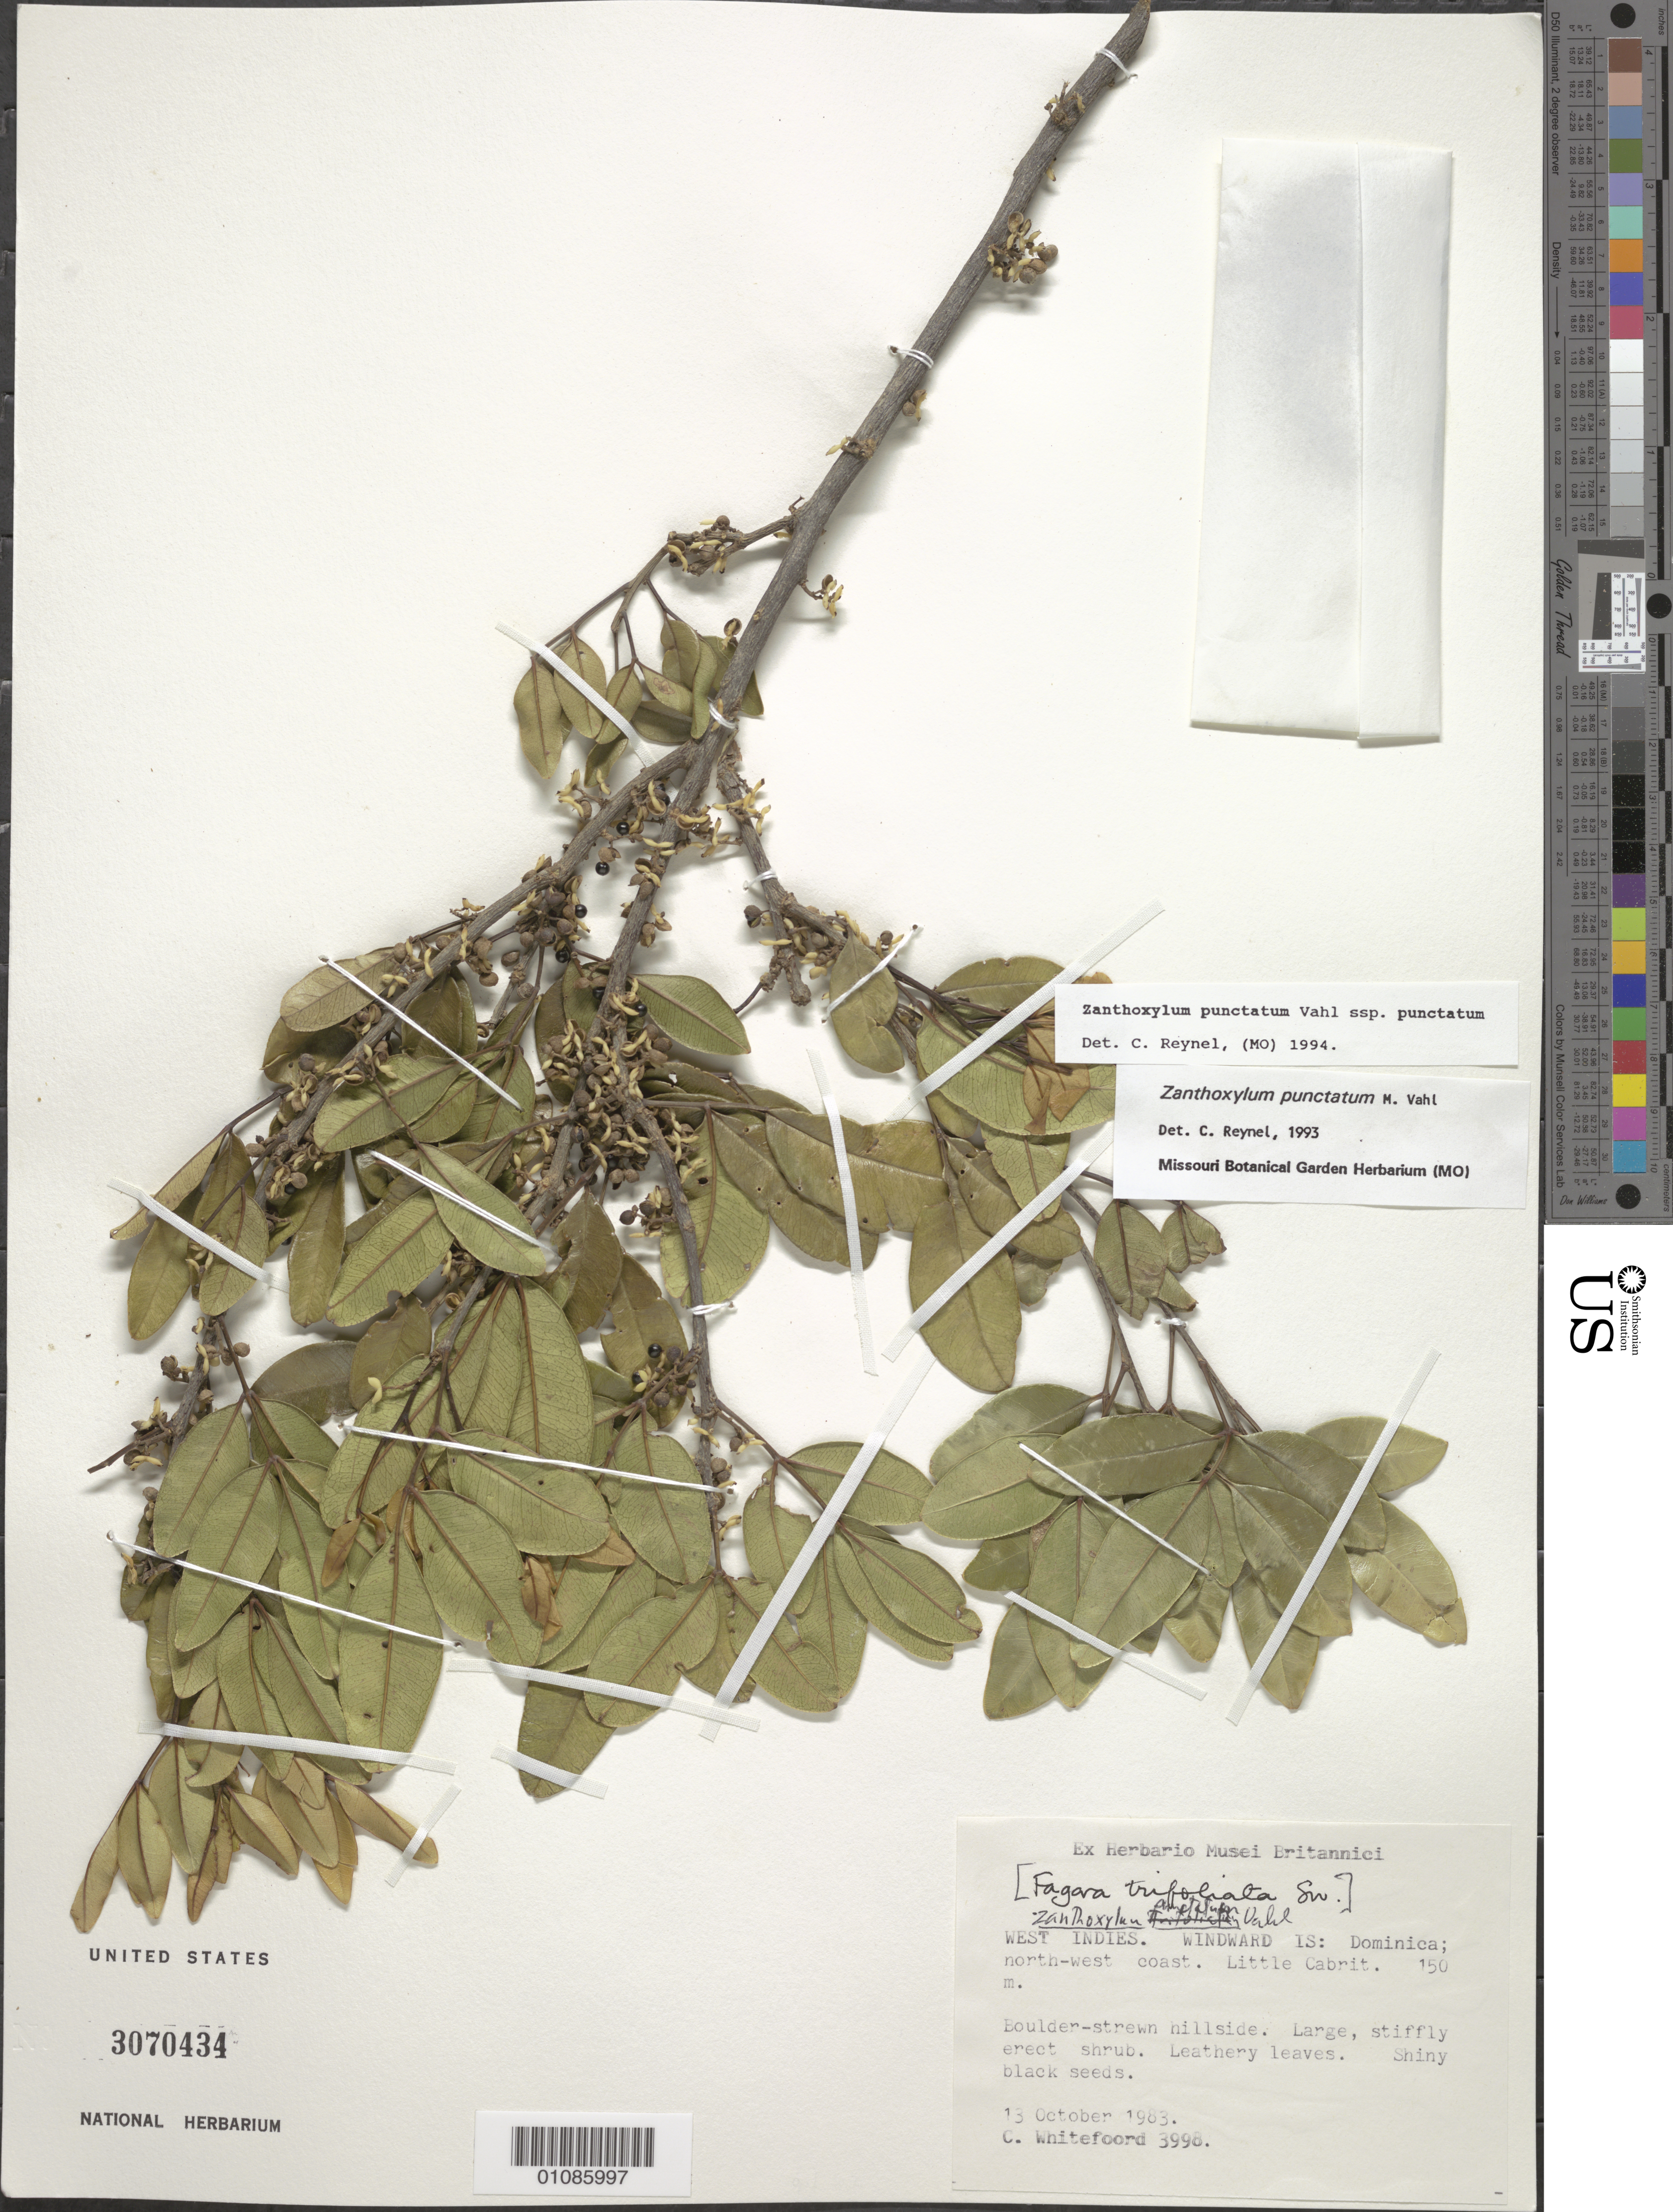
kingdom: Plantae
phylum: Tracheophyta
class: Magnoliopsida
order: Sapindales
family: Rutaceae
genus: Zanthoxylum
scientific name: Zanthoxylum punctatum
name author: Vahl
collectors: C. Whitefoord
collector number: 3998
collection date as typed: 13 Oct 1983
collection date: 1983-10-13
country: Dominica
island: Dominica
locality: NW coast.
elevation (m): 150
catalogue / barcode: US 3070434